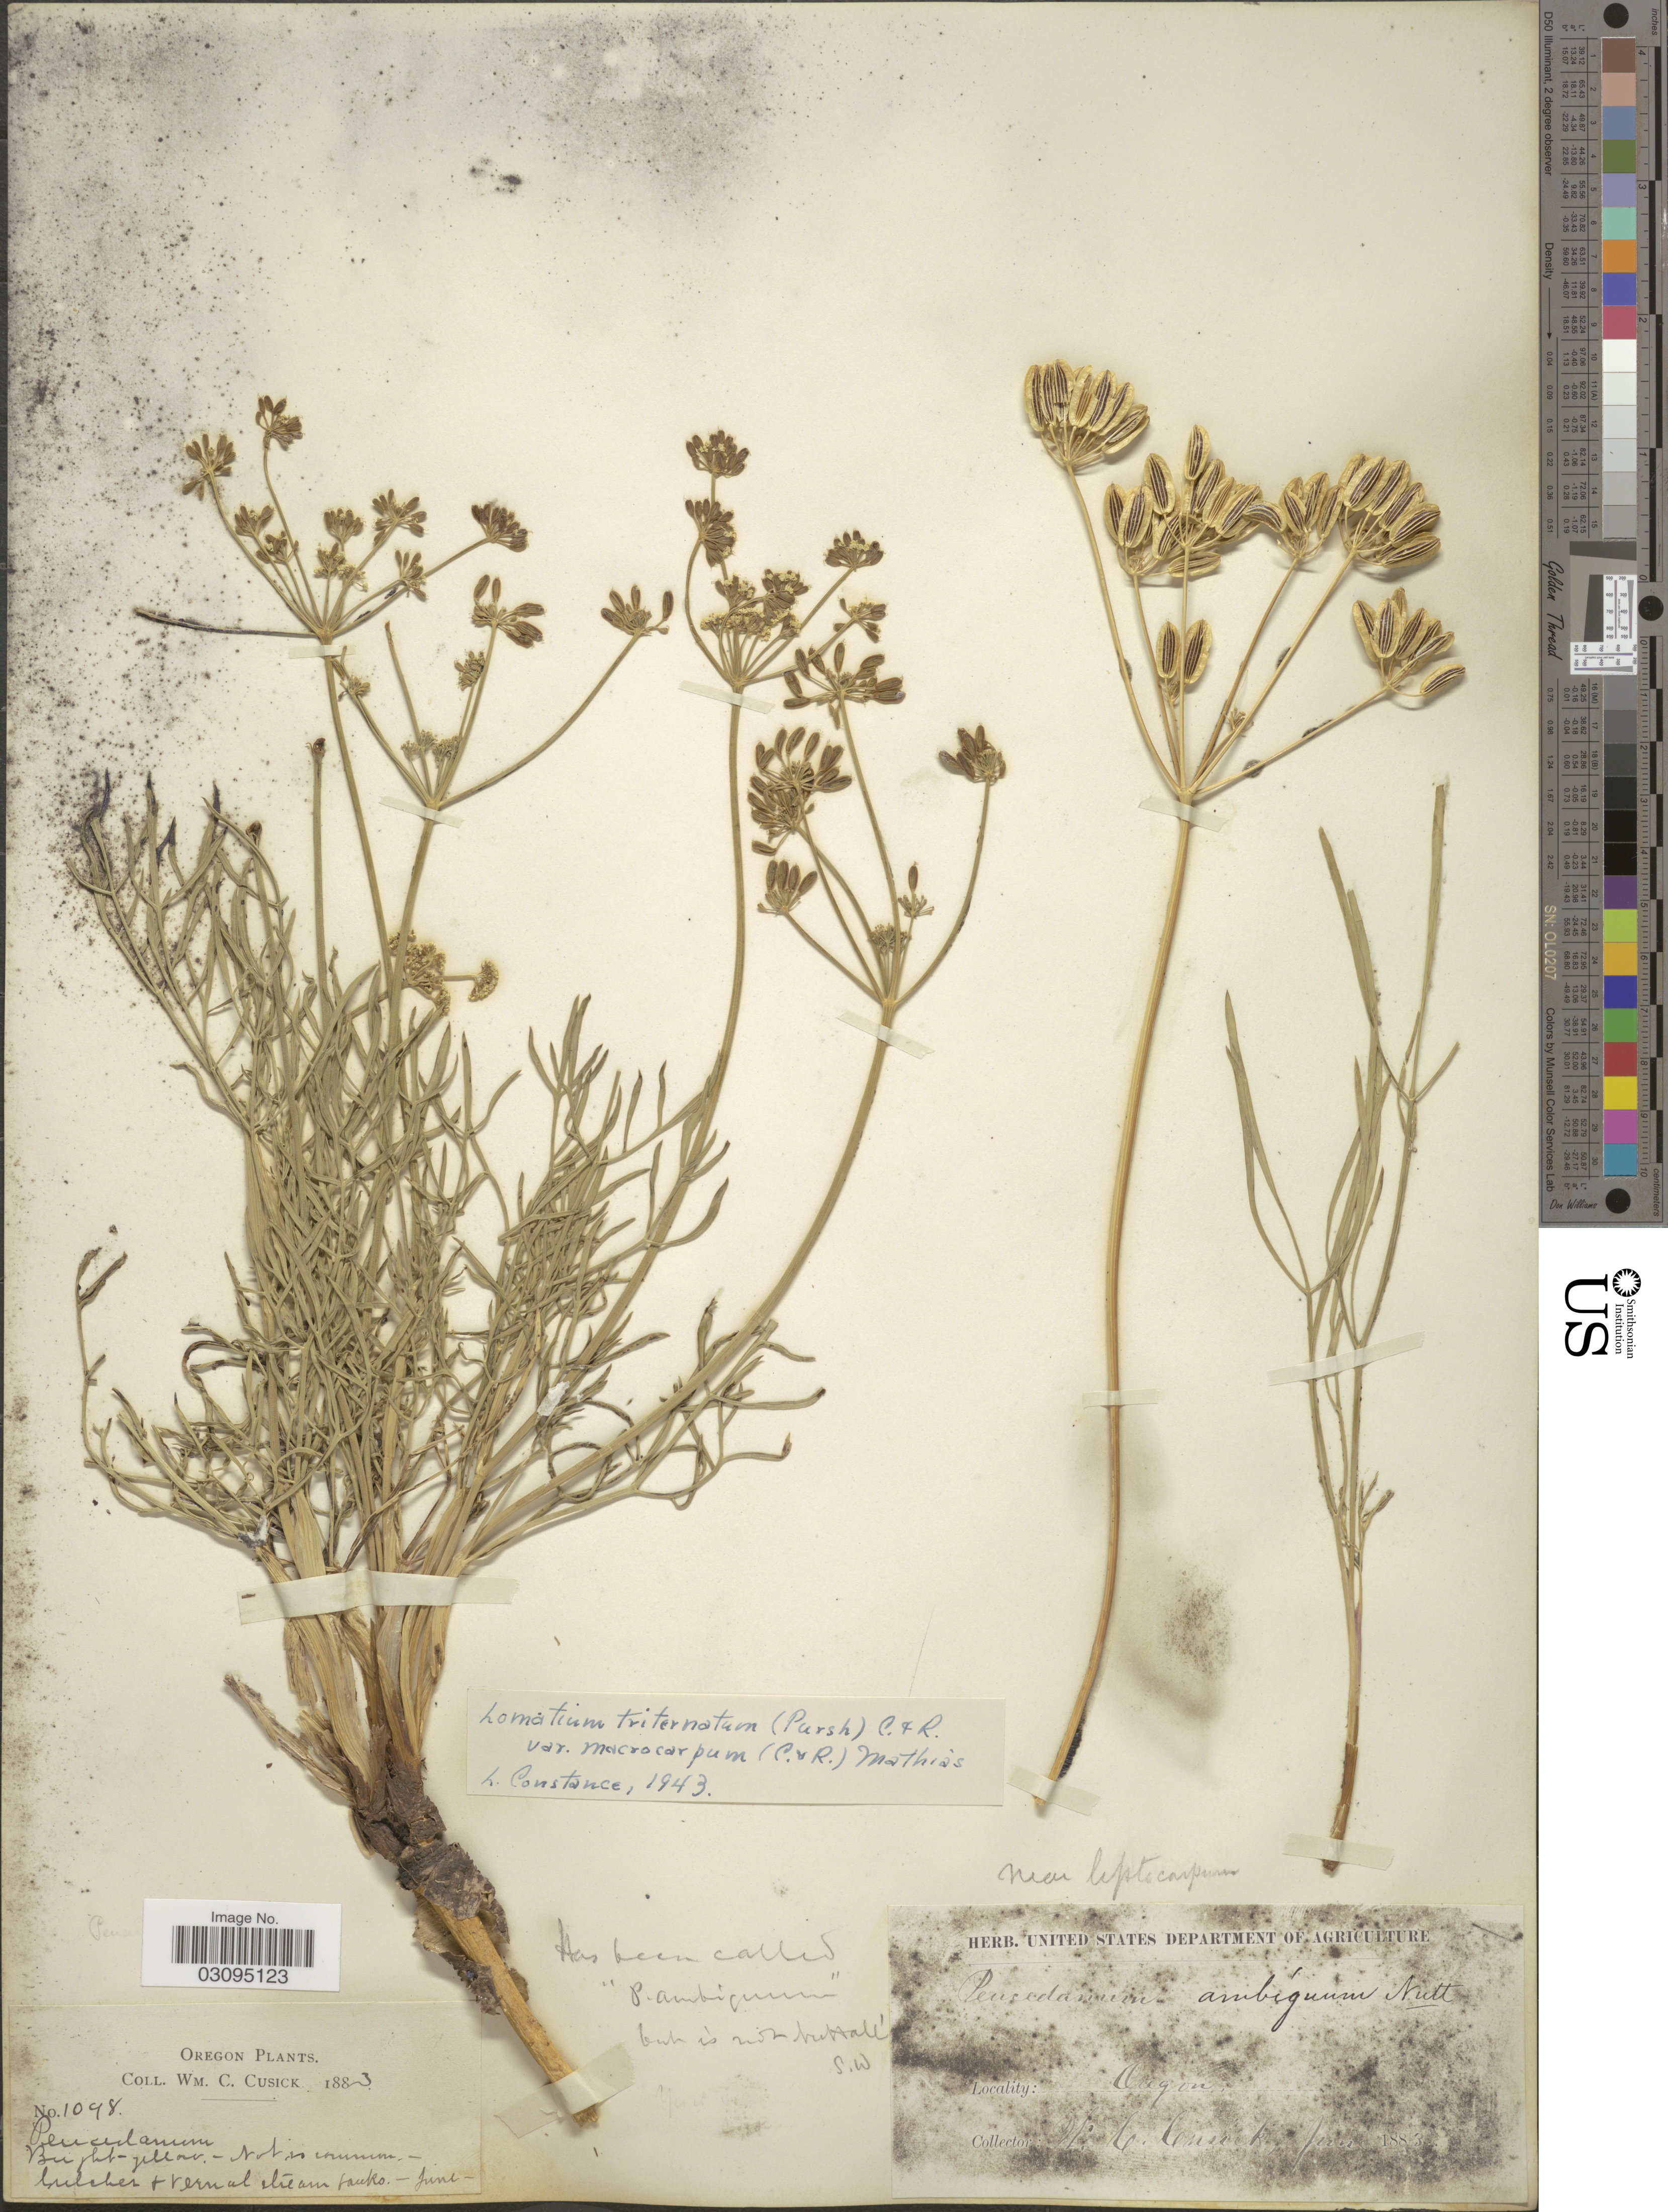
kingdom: Plantae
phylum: Tracheophyta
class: Magnoliopsida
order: Apiales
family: Apiaceae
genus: Lomatium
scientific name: Lomatium triternatum var. macrocarpum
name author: (J.M. Coult. & Rose) Mathias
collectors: W. C. Cusick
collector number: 1883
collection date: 1883-06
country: United States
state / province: Oregon